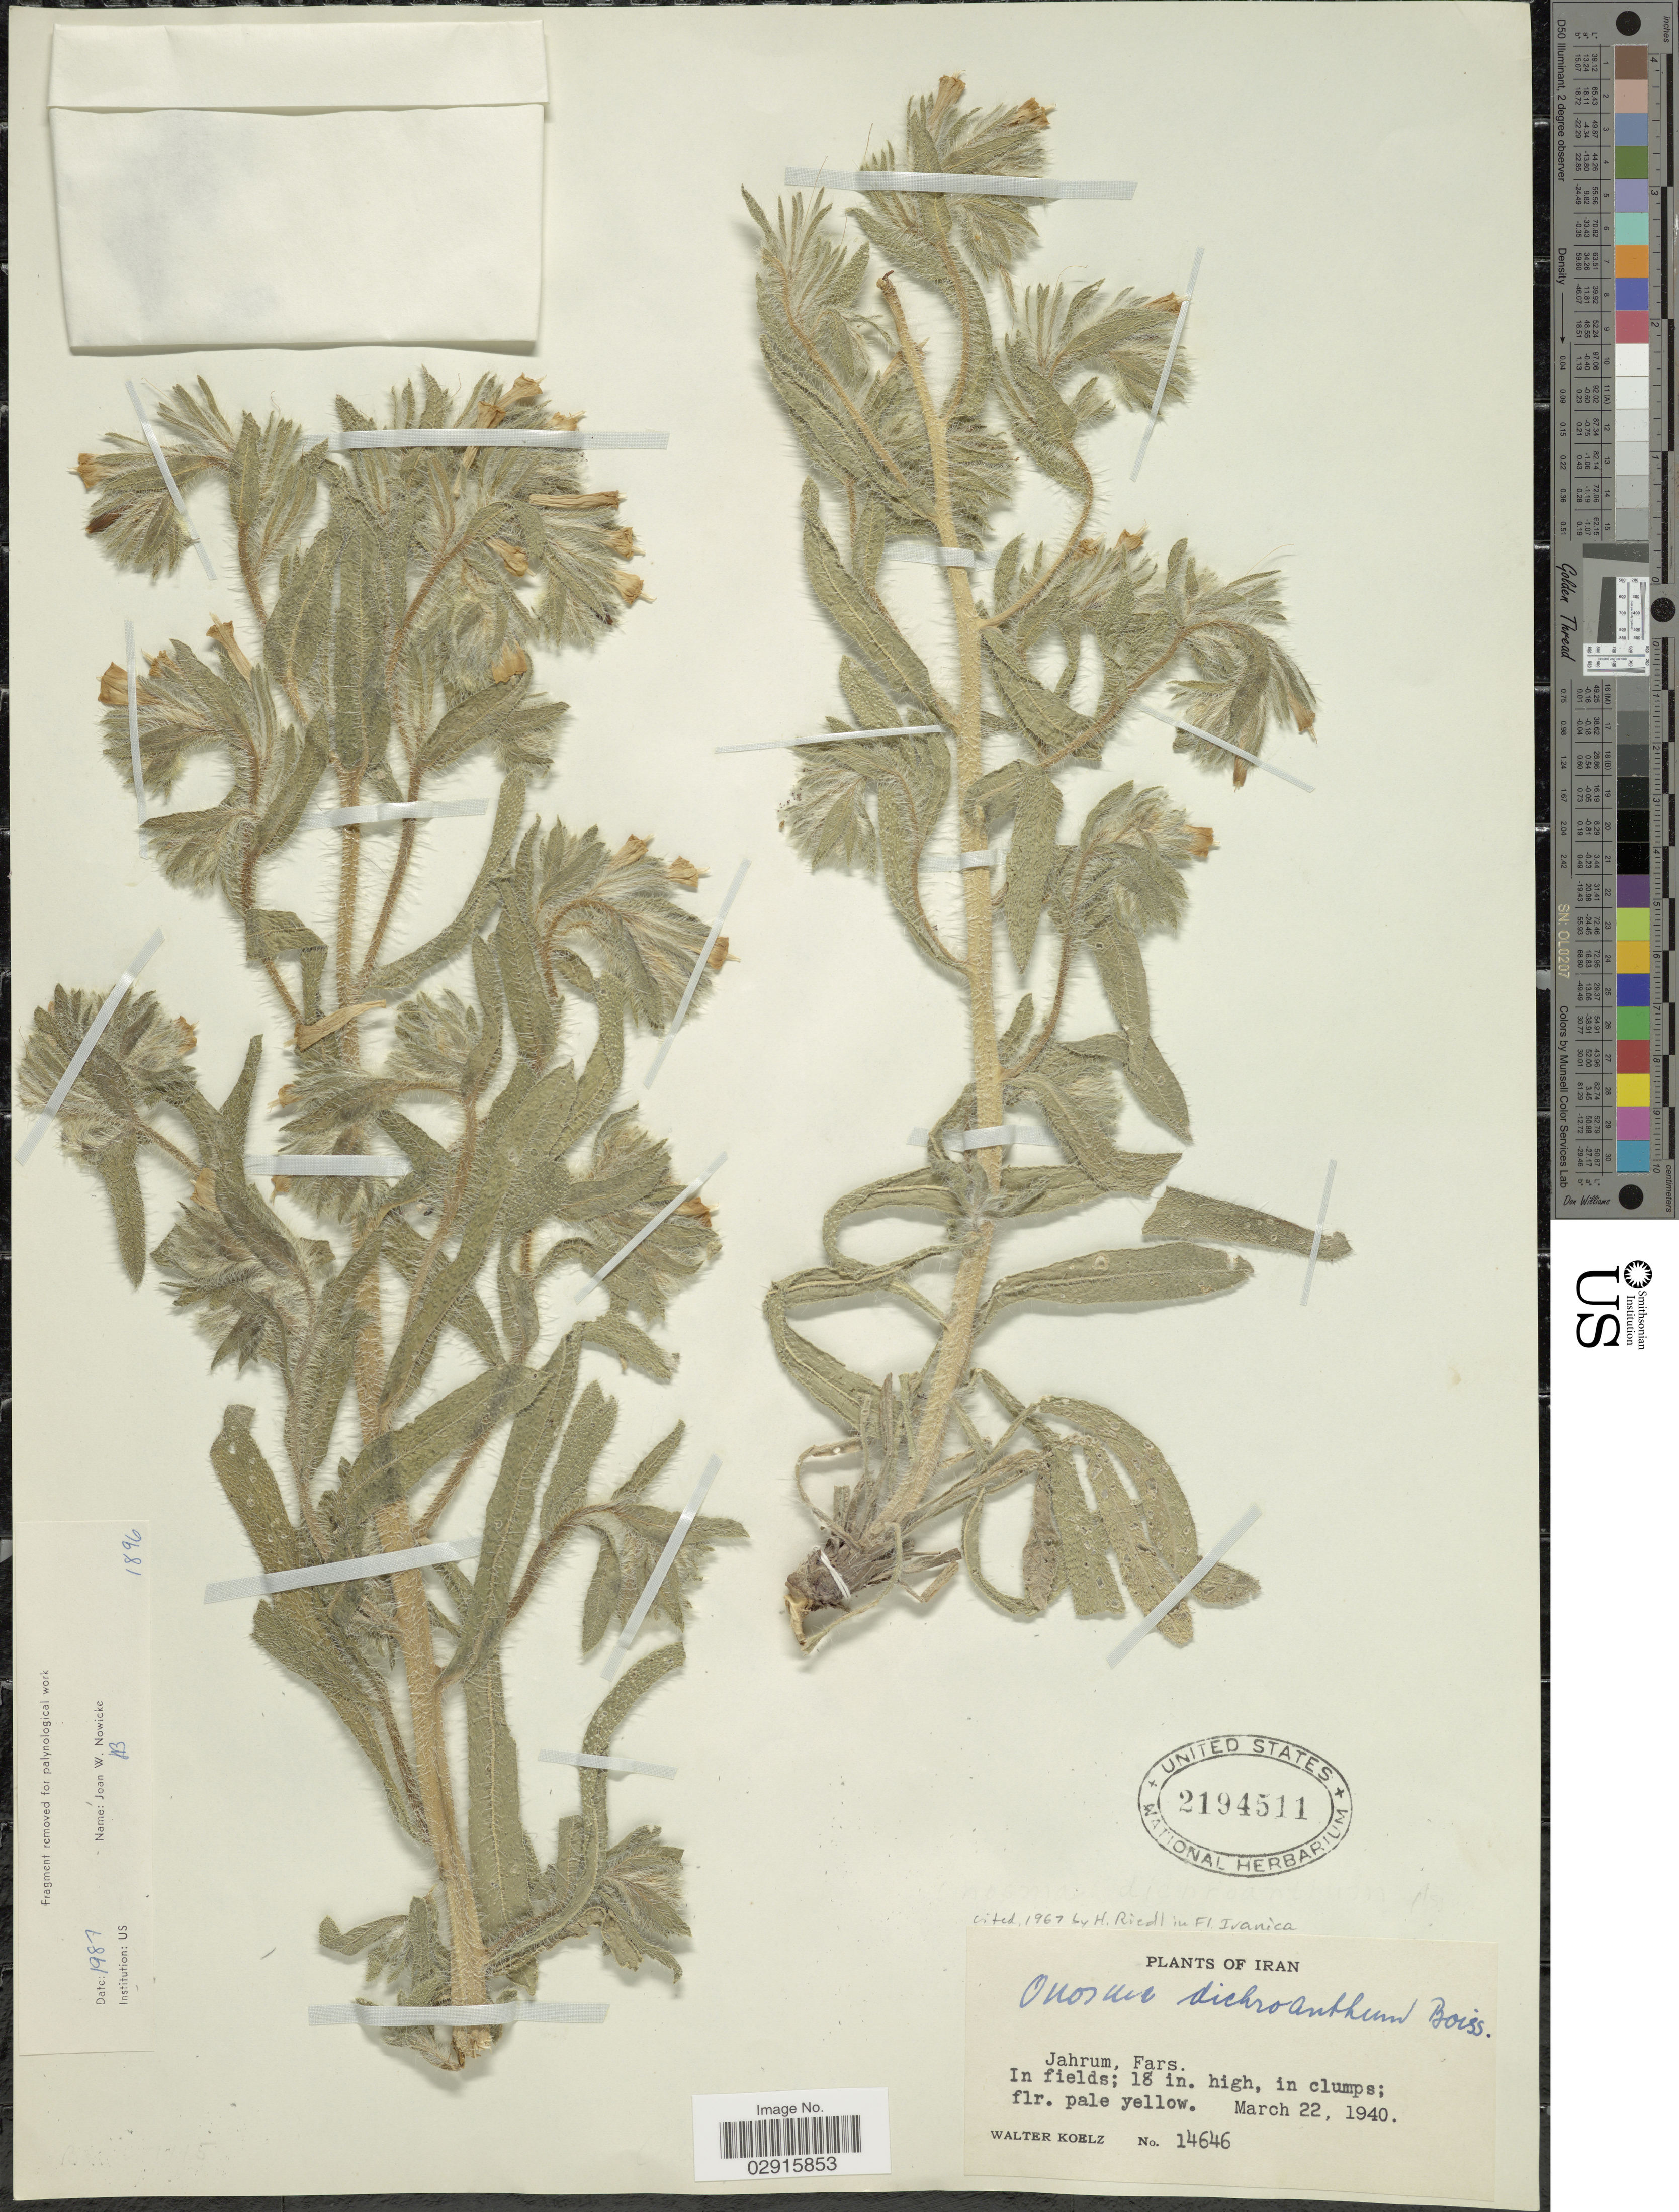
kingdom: Plantae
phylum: Tracheophyta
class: Magnoliopsida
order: Boraginales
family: Boraginaceae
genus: Onosma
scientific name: Onosma dichroantha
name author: Boiss.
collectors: W. N. Koelz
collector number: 14646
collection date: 1940-03-22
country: Iran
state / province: Fars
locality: Jahrum.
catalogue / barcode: US 2194511